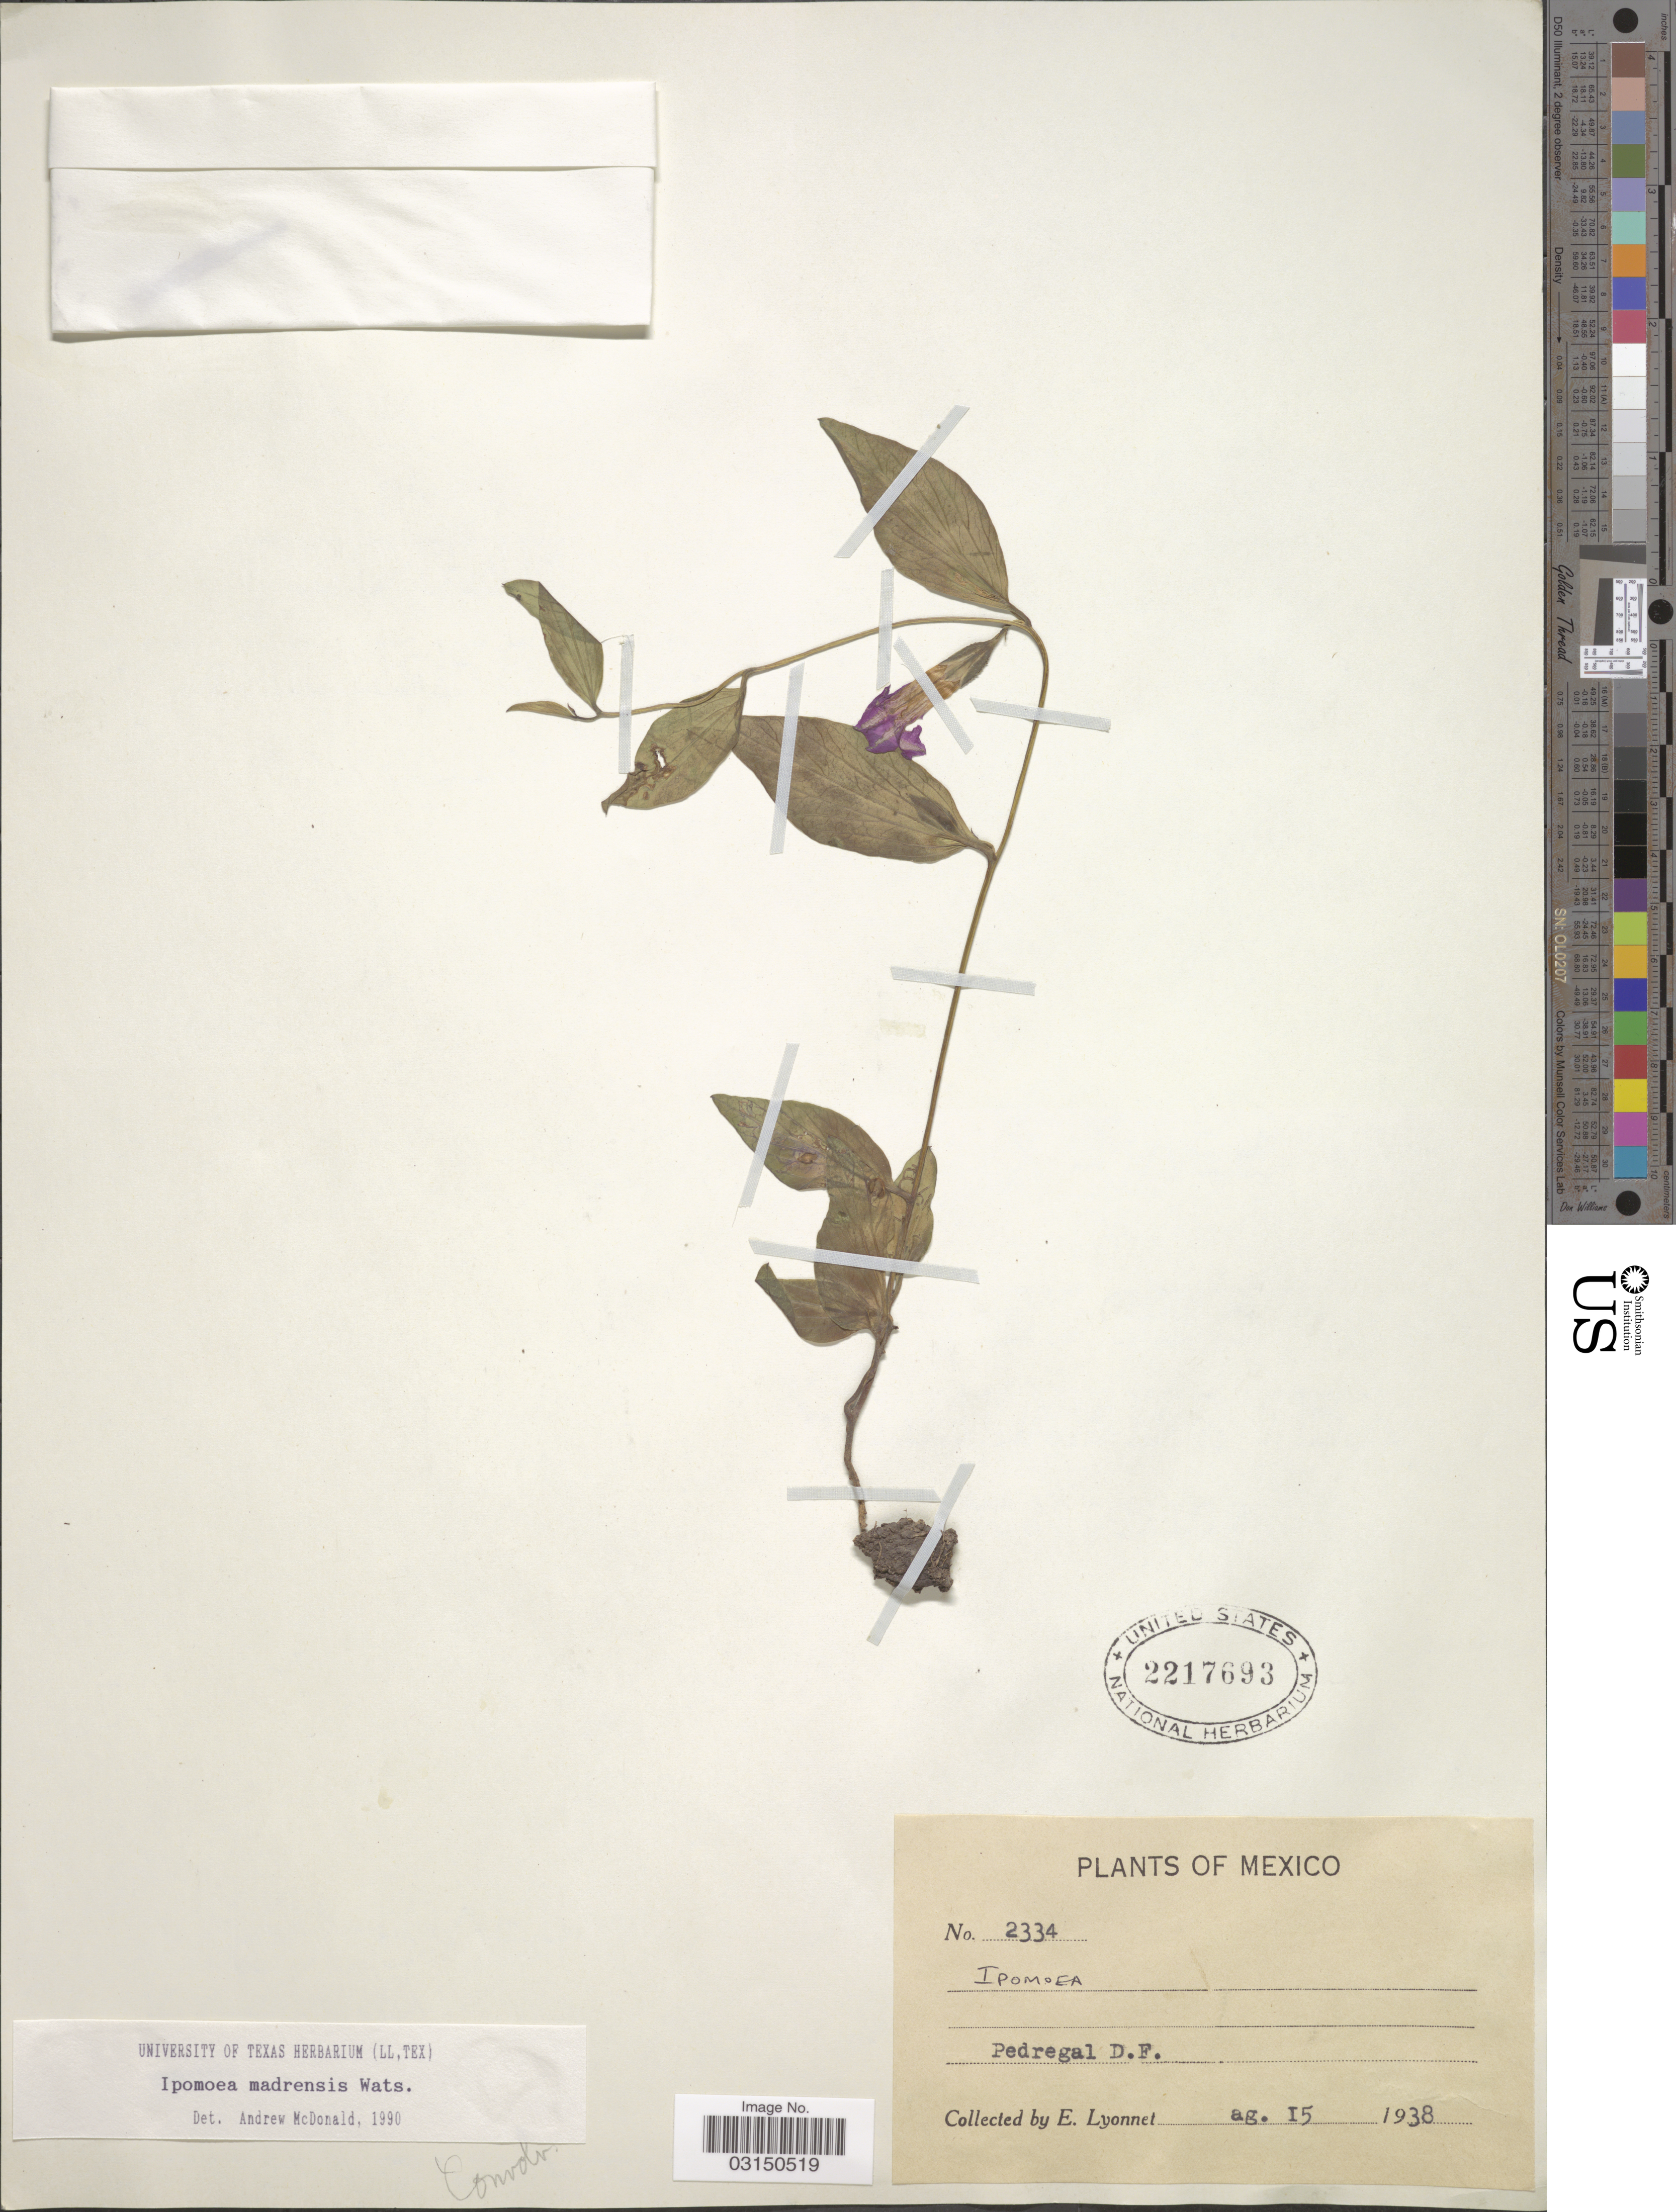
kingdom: Plantae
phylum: Tracheophyta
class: Magnoliopsida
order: Solanales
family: Convolvulaceae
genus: Ipomoea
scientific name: Ipomoea madrensis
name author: S. Watson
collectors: E. Lyonnet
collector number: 2334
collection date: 1938-08-15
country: Mexico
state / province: Distrito Federal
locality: Pedregal.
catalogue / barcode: US 2217693